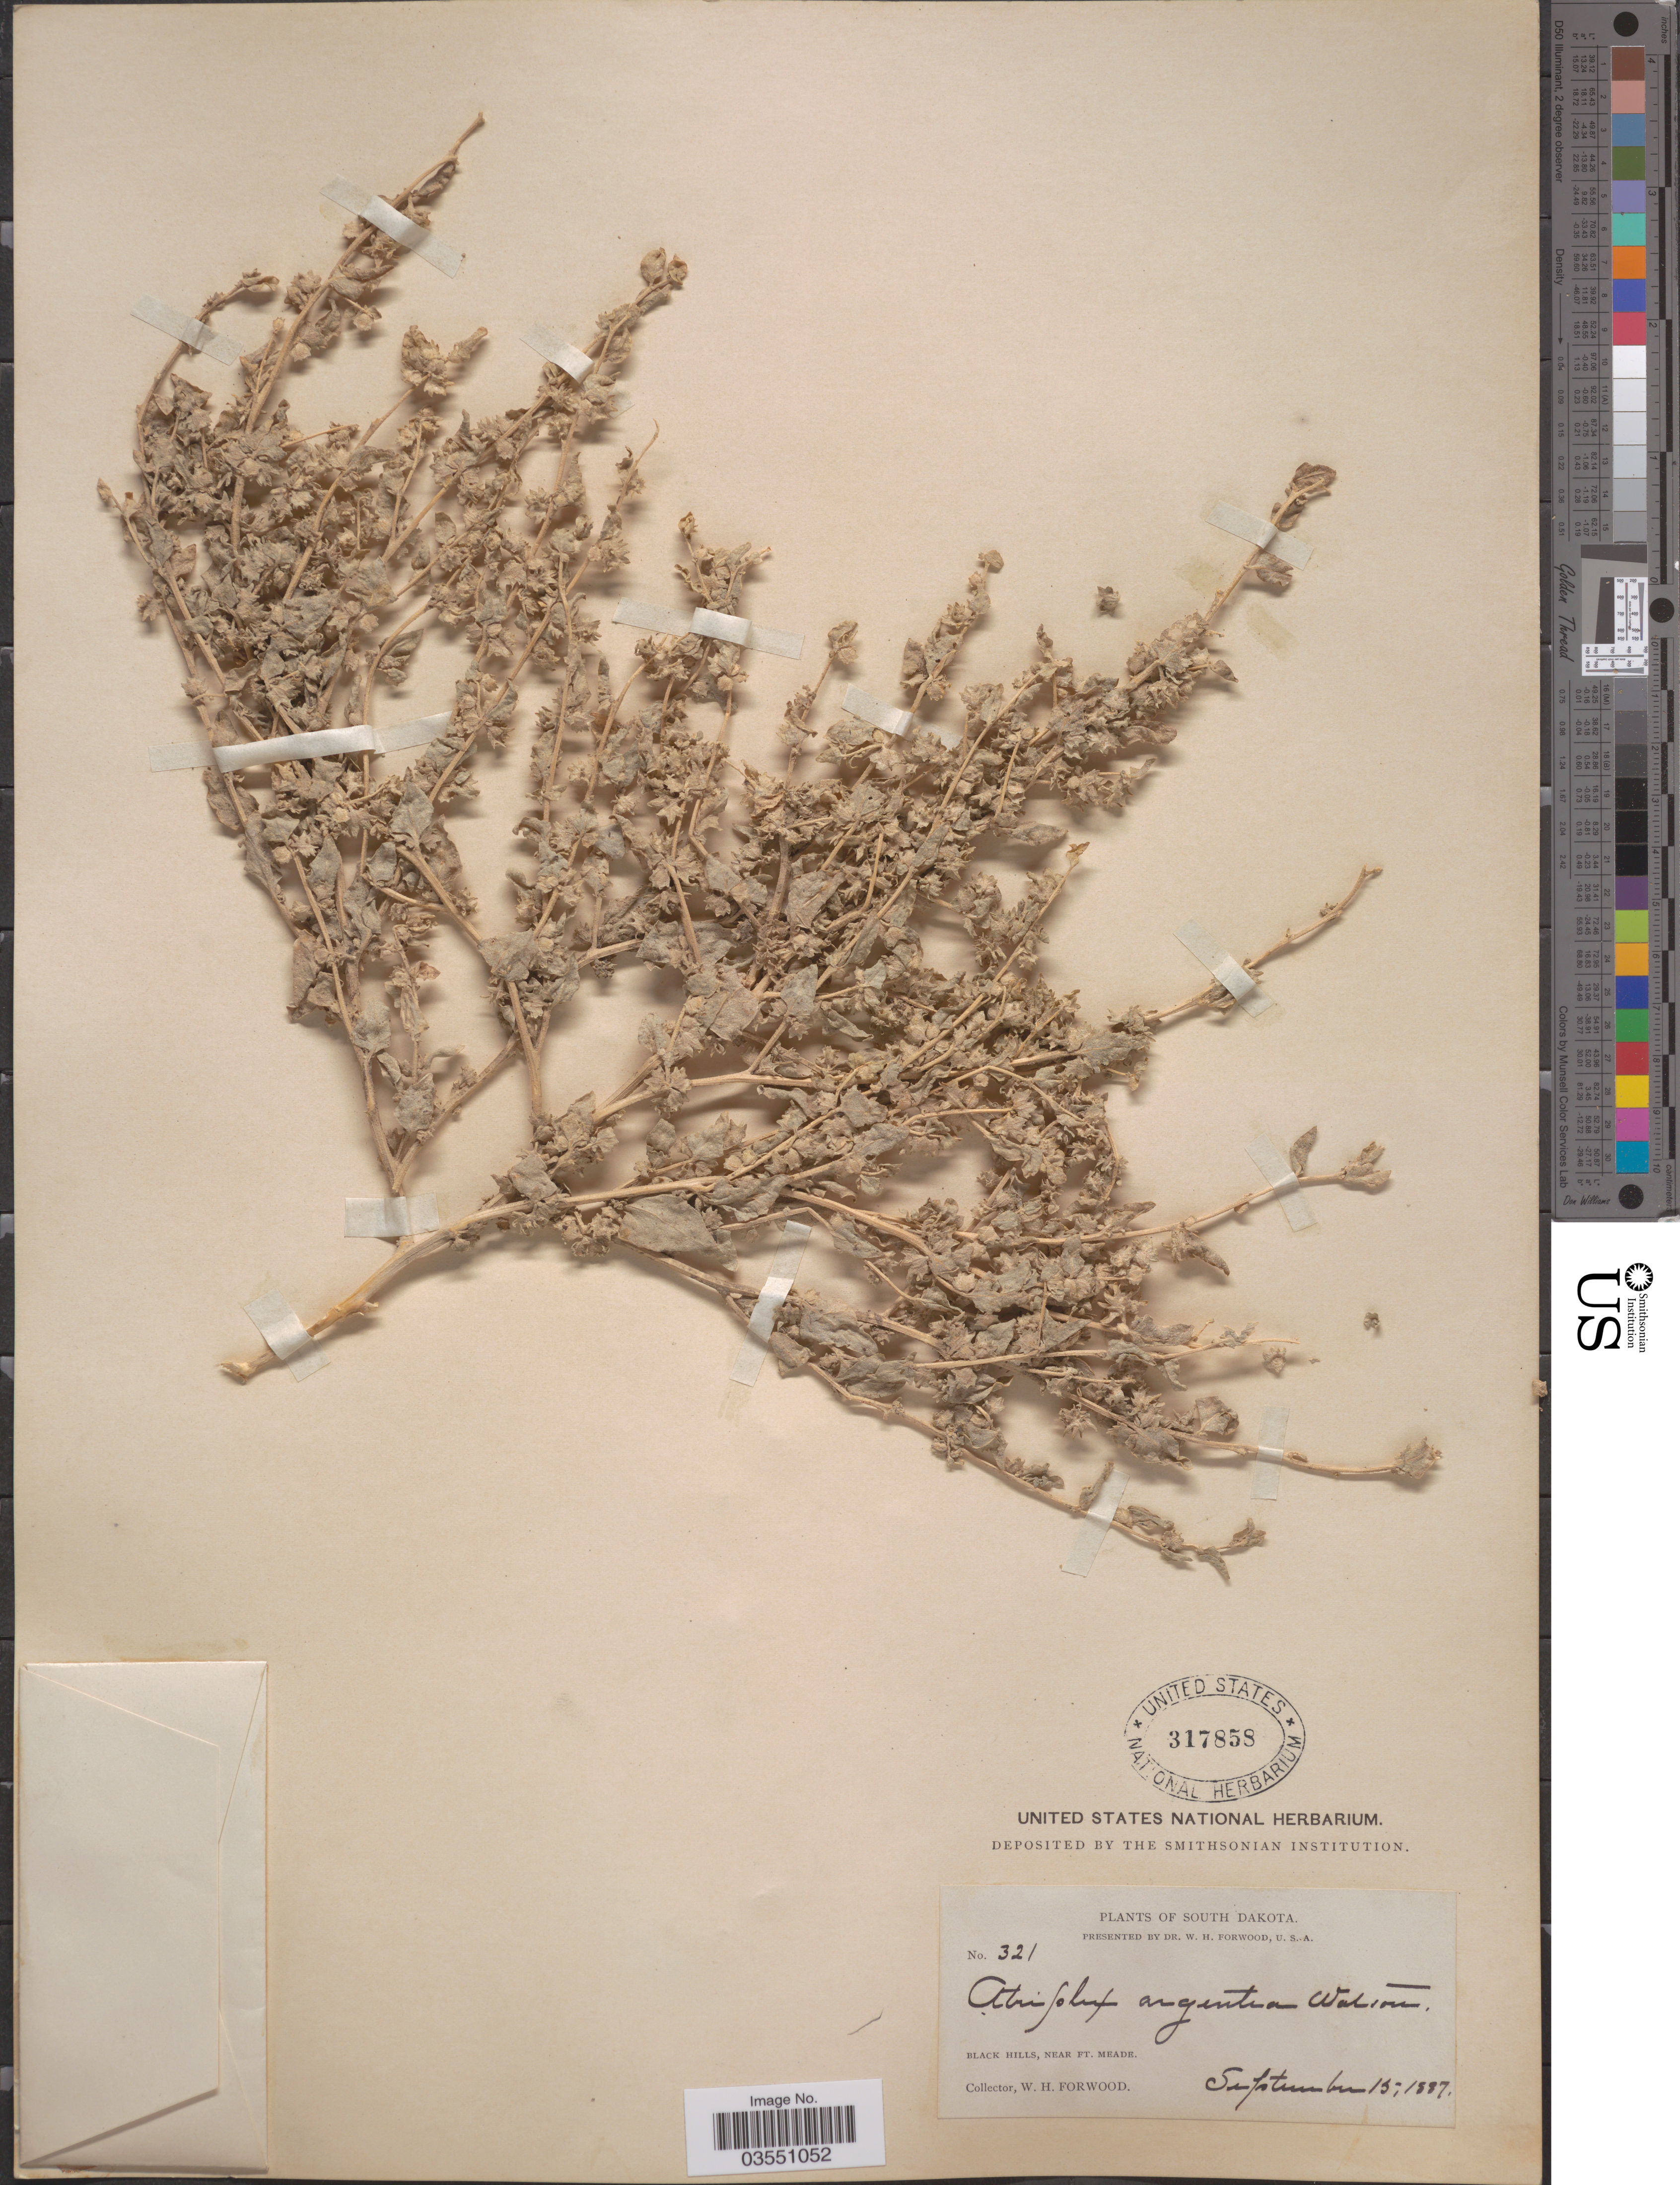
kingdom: Plantae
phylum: Tracheophyta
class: Magnoliopsida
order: Caryophyllales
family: Amaranthaceae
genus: Atriplex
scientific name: Atriplex argentea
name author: Nutt.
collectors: W. Forwood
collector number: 321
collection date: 1987-09-15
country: United States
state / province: South Dakota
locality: Black Hills, near Ft. Meade.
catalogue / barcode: US 317858